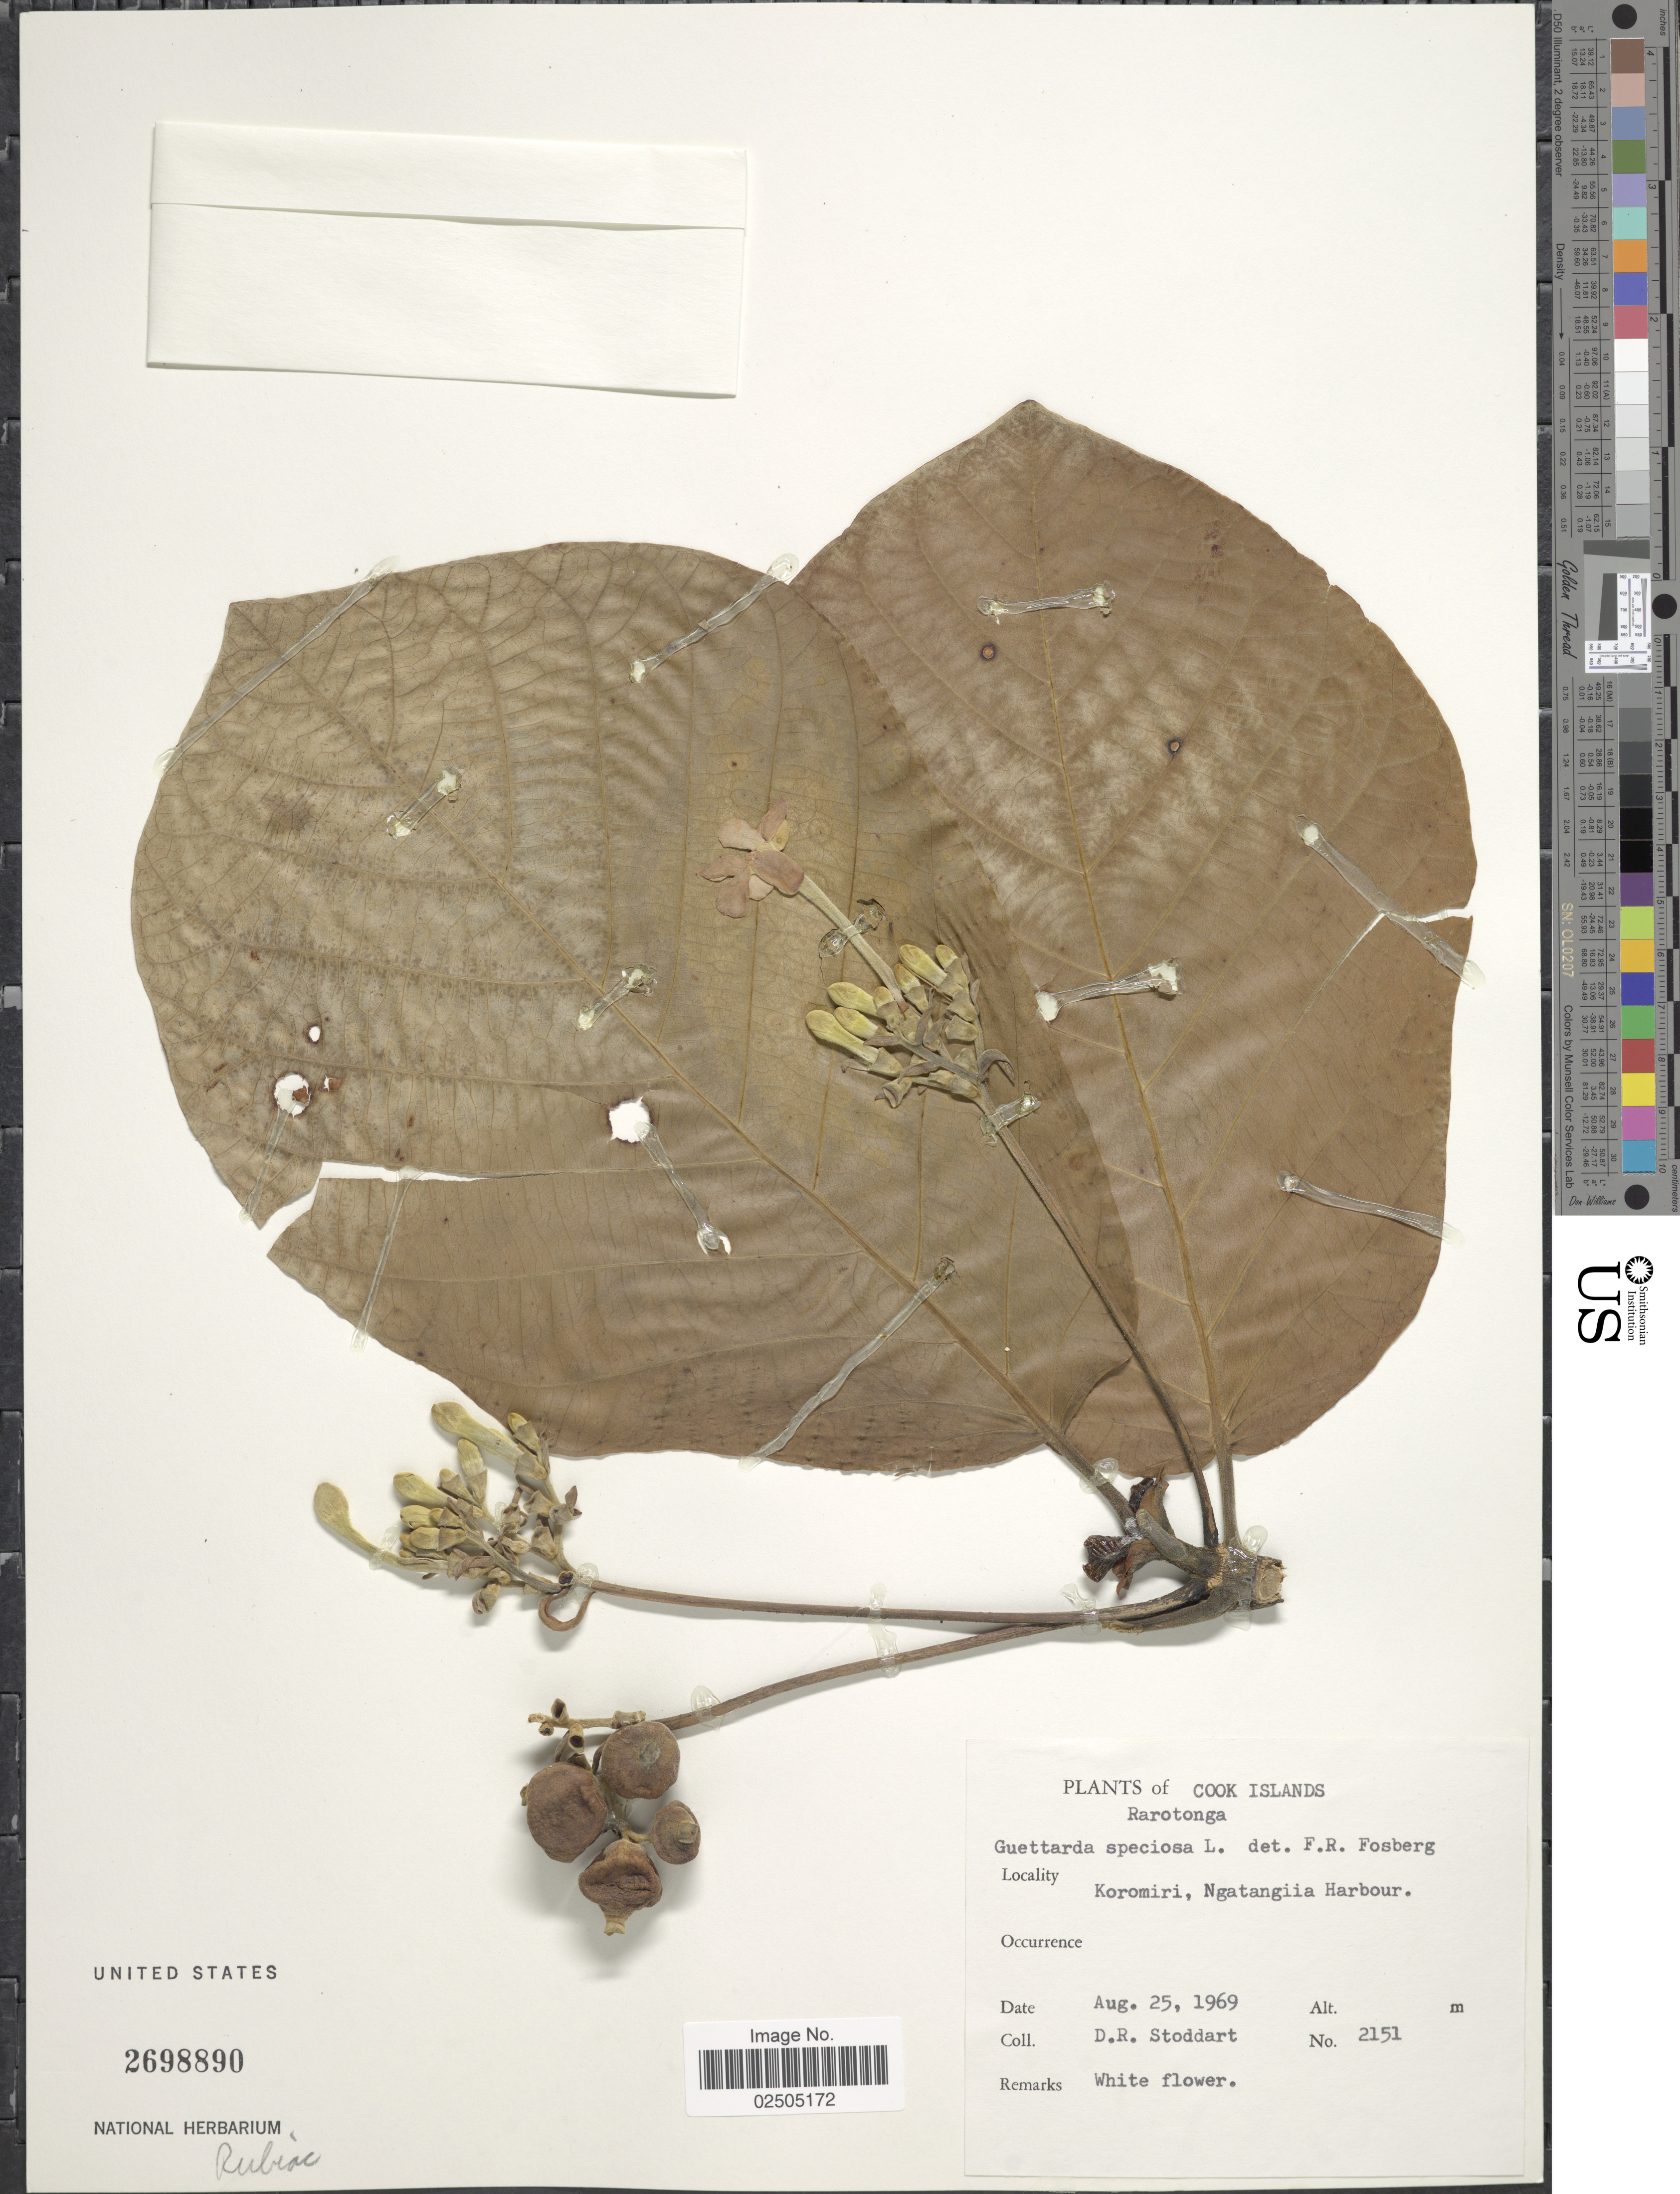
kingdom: Plantae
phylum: Tracheophyta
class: Magnoliopsida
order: Gentianales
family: Rubiaceae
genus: Guettarda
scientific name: Guettarda speciosa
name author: L.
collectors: D. R. Stoddart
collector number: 2151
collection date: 1969-08-25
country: Cook Islands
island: Rarotonga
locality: Rarotonga, Koromiri, Ngatangiia Harbour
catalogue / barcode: US 2698890